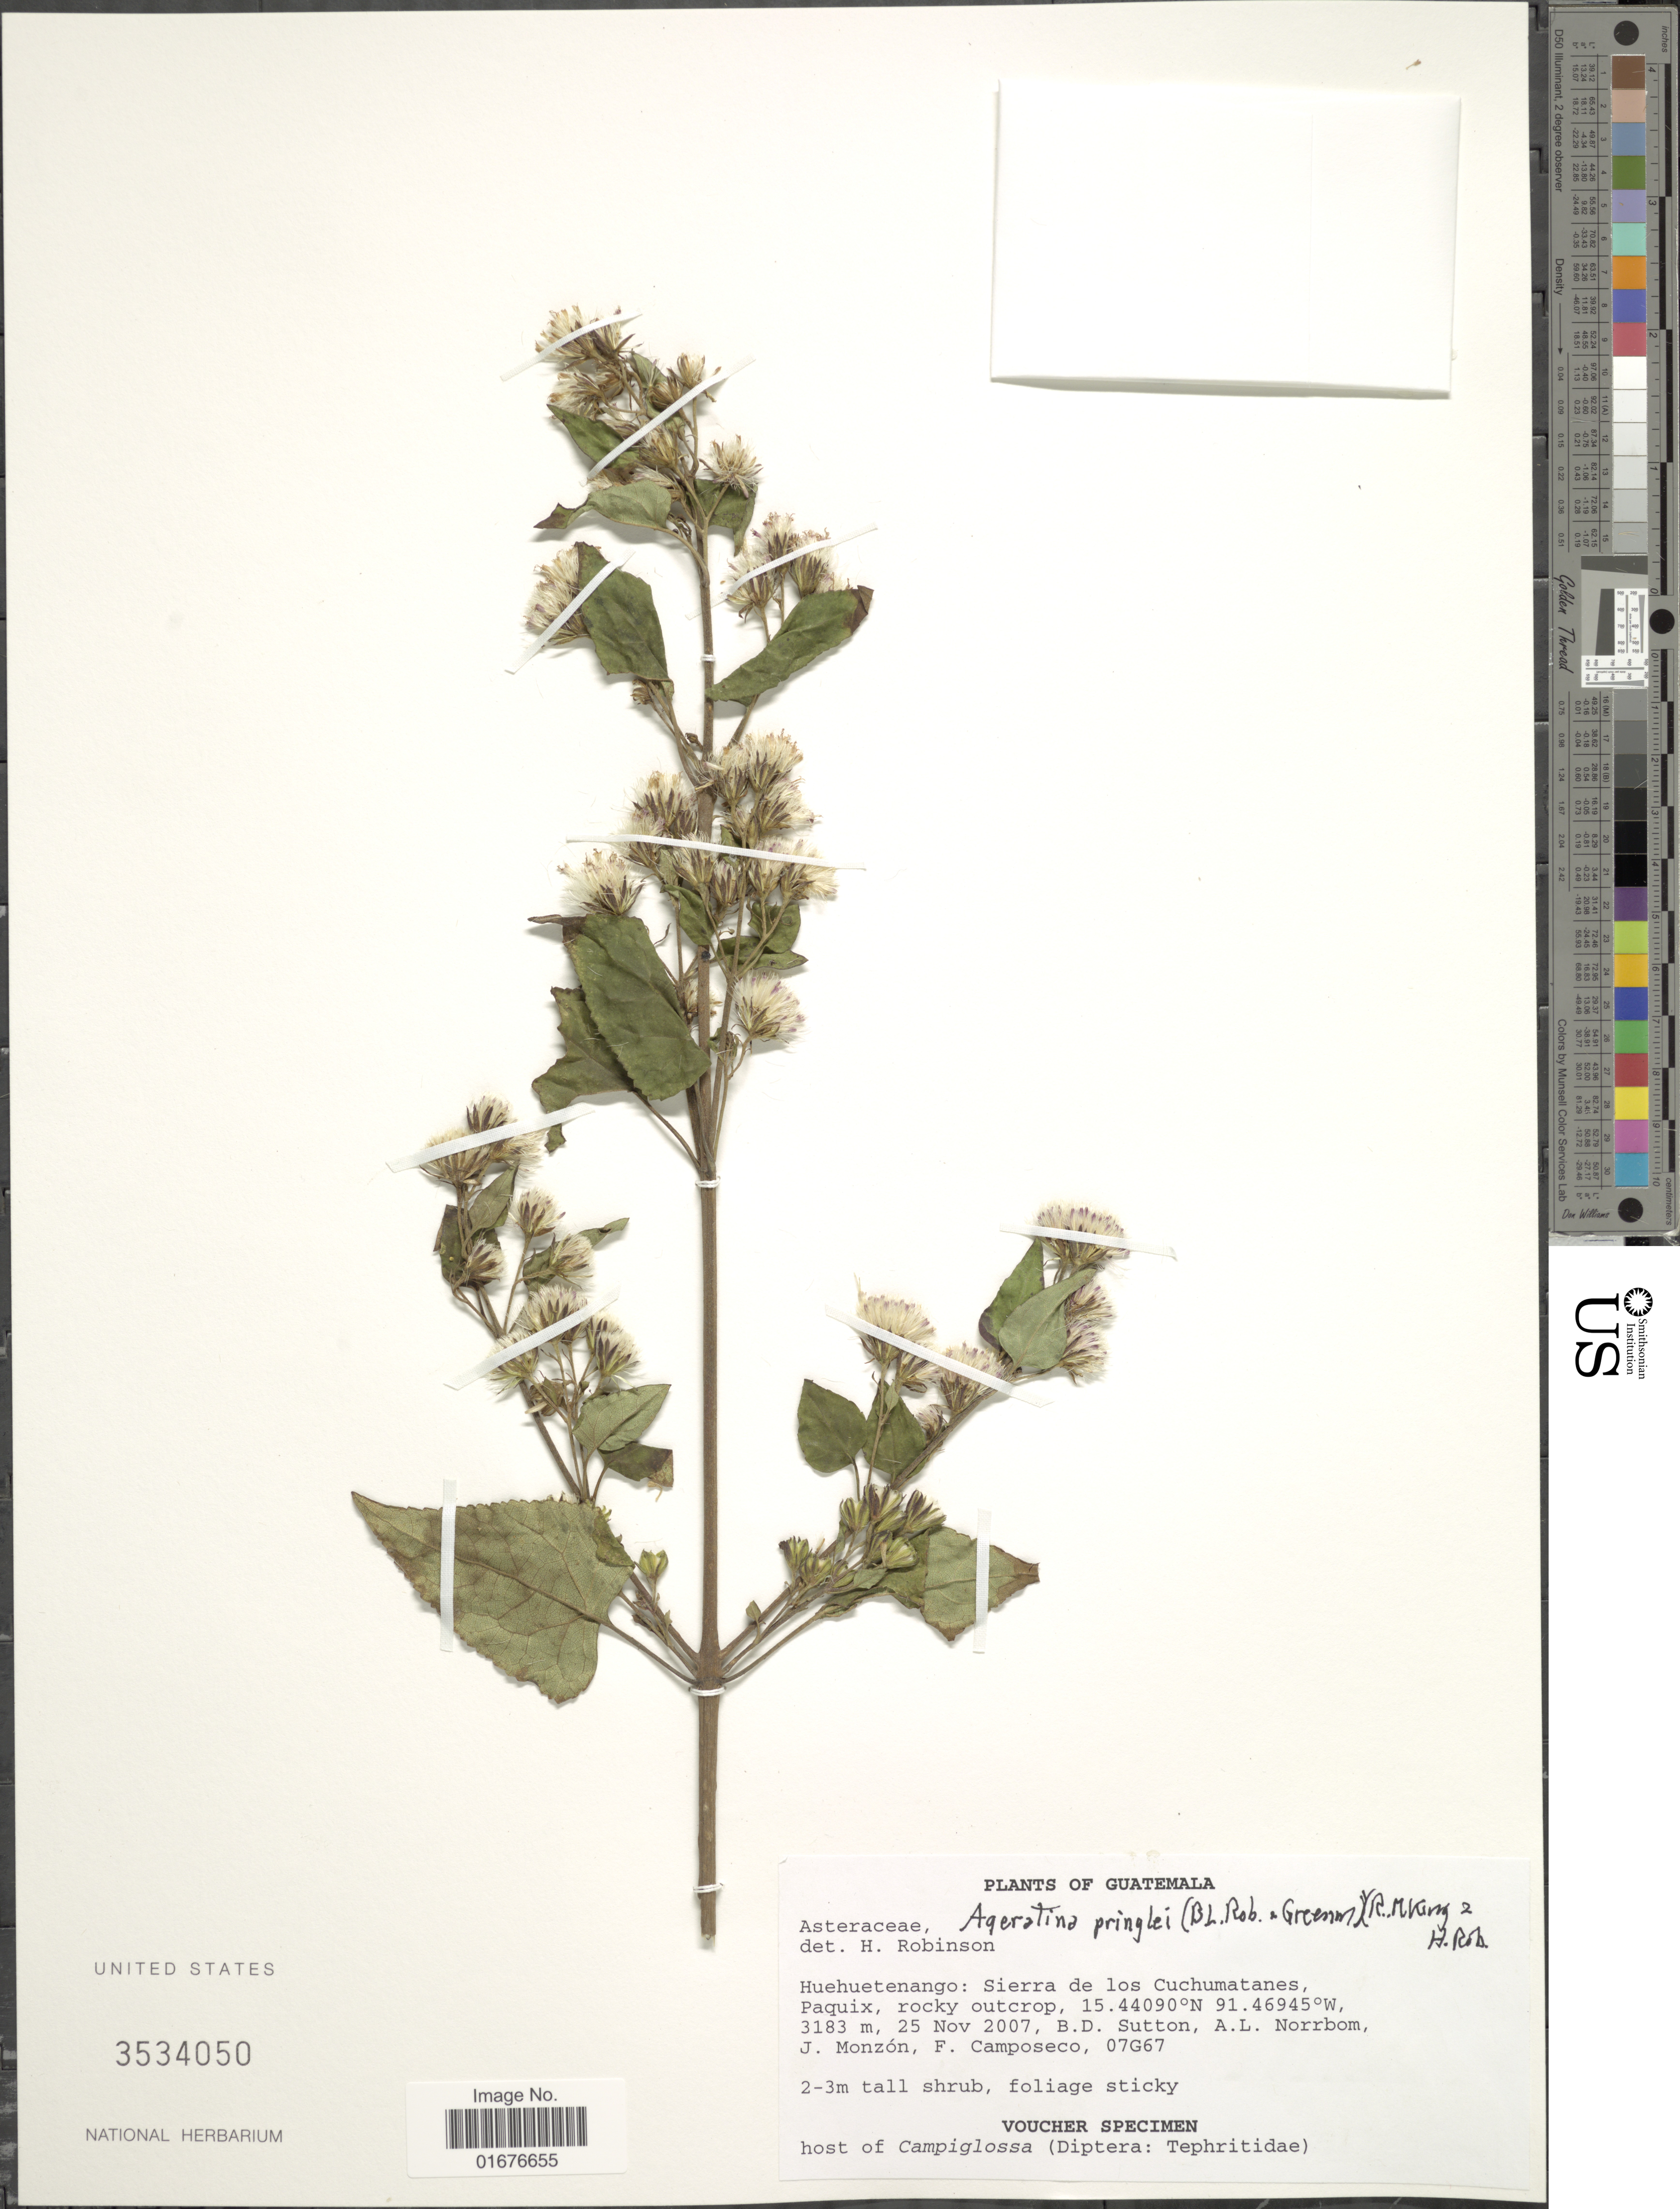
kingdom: Plantae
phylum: Tracheophyta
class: Magnoliopsida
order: Asterales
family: Asteraceae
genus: Ageratina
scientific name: Ageratina pringlei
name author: (B.L. Rob. & Greenm.) R.M. King & H. Rob.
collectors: B. Sutton, A. L. Norrbom, J. Monzon & F. Camposeco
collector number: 07G67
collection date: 2007-11-25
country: Guatemala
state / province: Huehuetenango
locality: Sierra de los Chuchumatanes, Paquix, rocky outcrop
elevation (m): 3183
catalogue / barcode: US 3534050